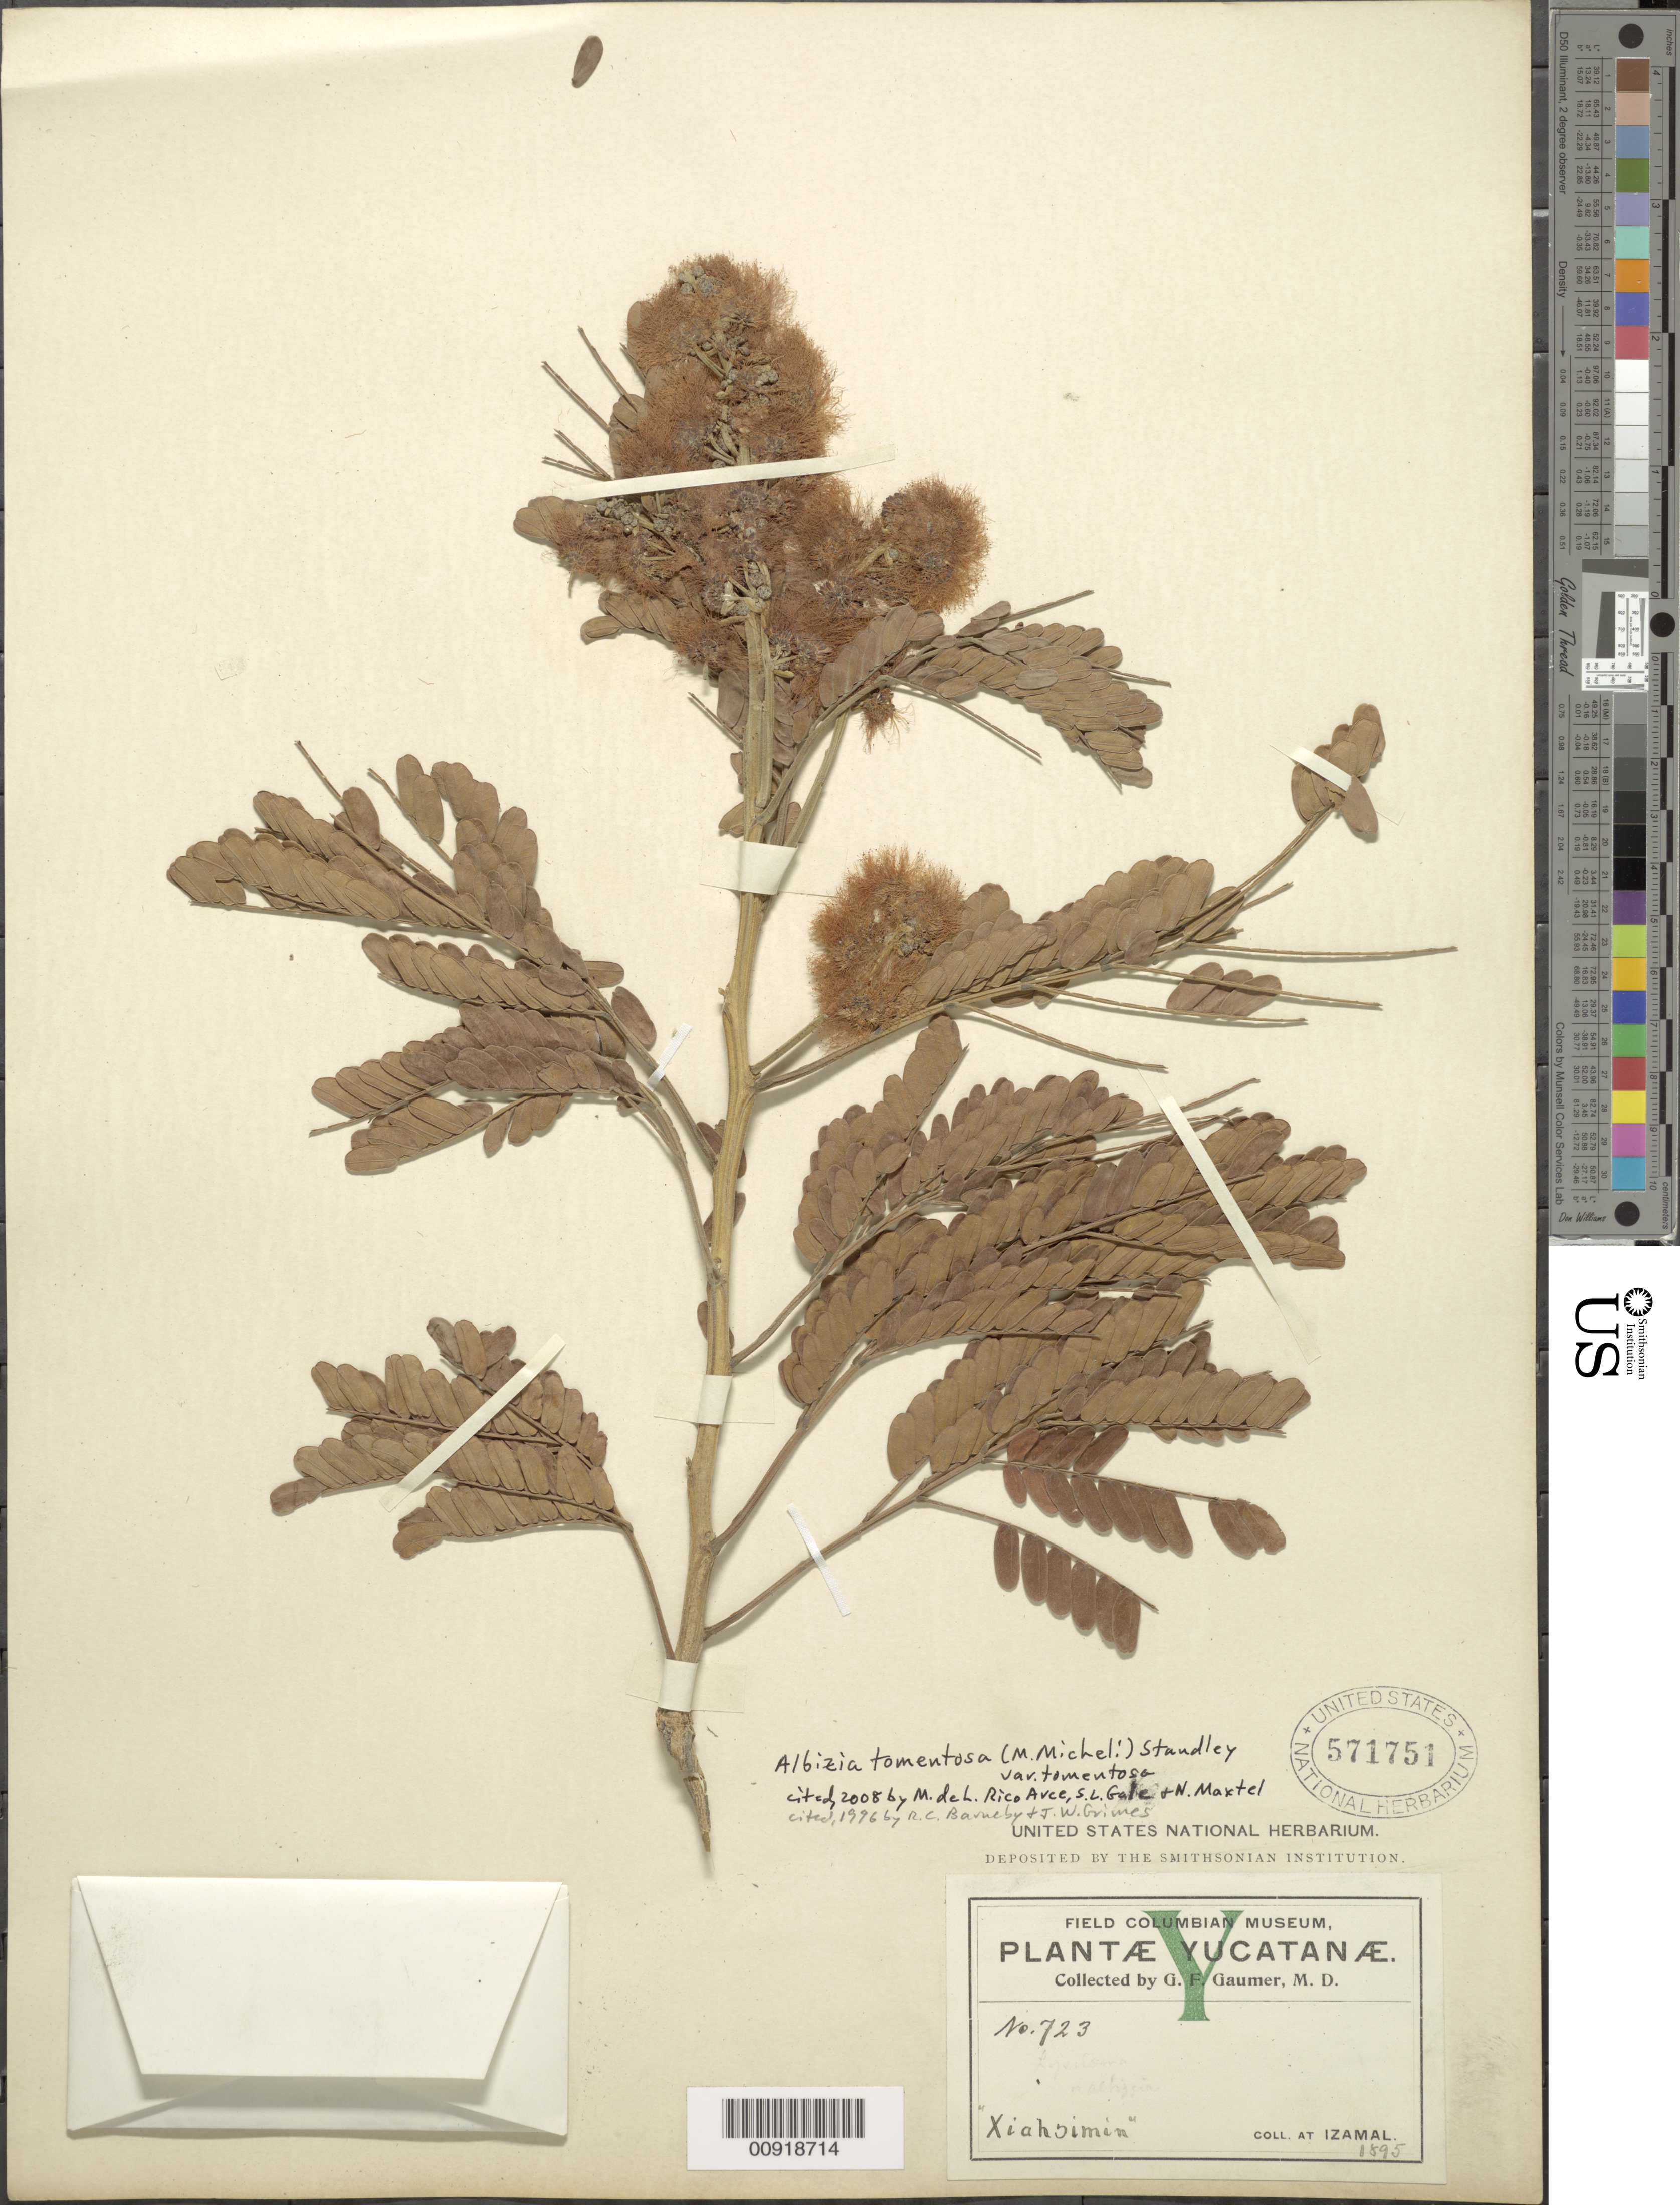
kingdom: Plantae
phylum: Tracheophyta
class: Magnoliopsida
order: Fabales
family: Fabaceae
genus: Pseudalbizzia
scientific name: Pseudalbizzia tomentosa var. tomentosa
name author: (Micheli) Koenen & Duno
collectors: G. F. Gaumer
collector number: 723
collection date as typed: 1895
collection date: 1895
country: Mexico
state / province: Yucatán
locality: Izamal.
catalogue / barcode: US 571751